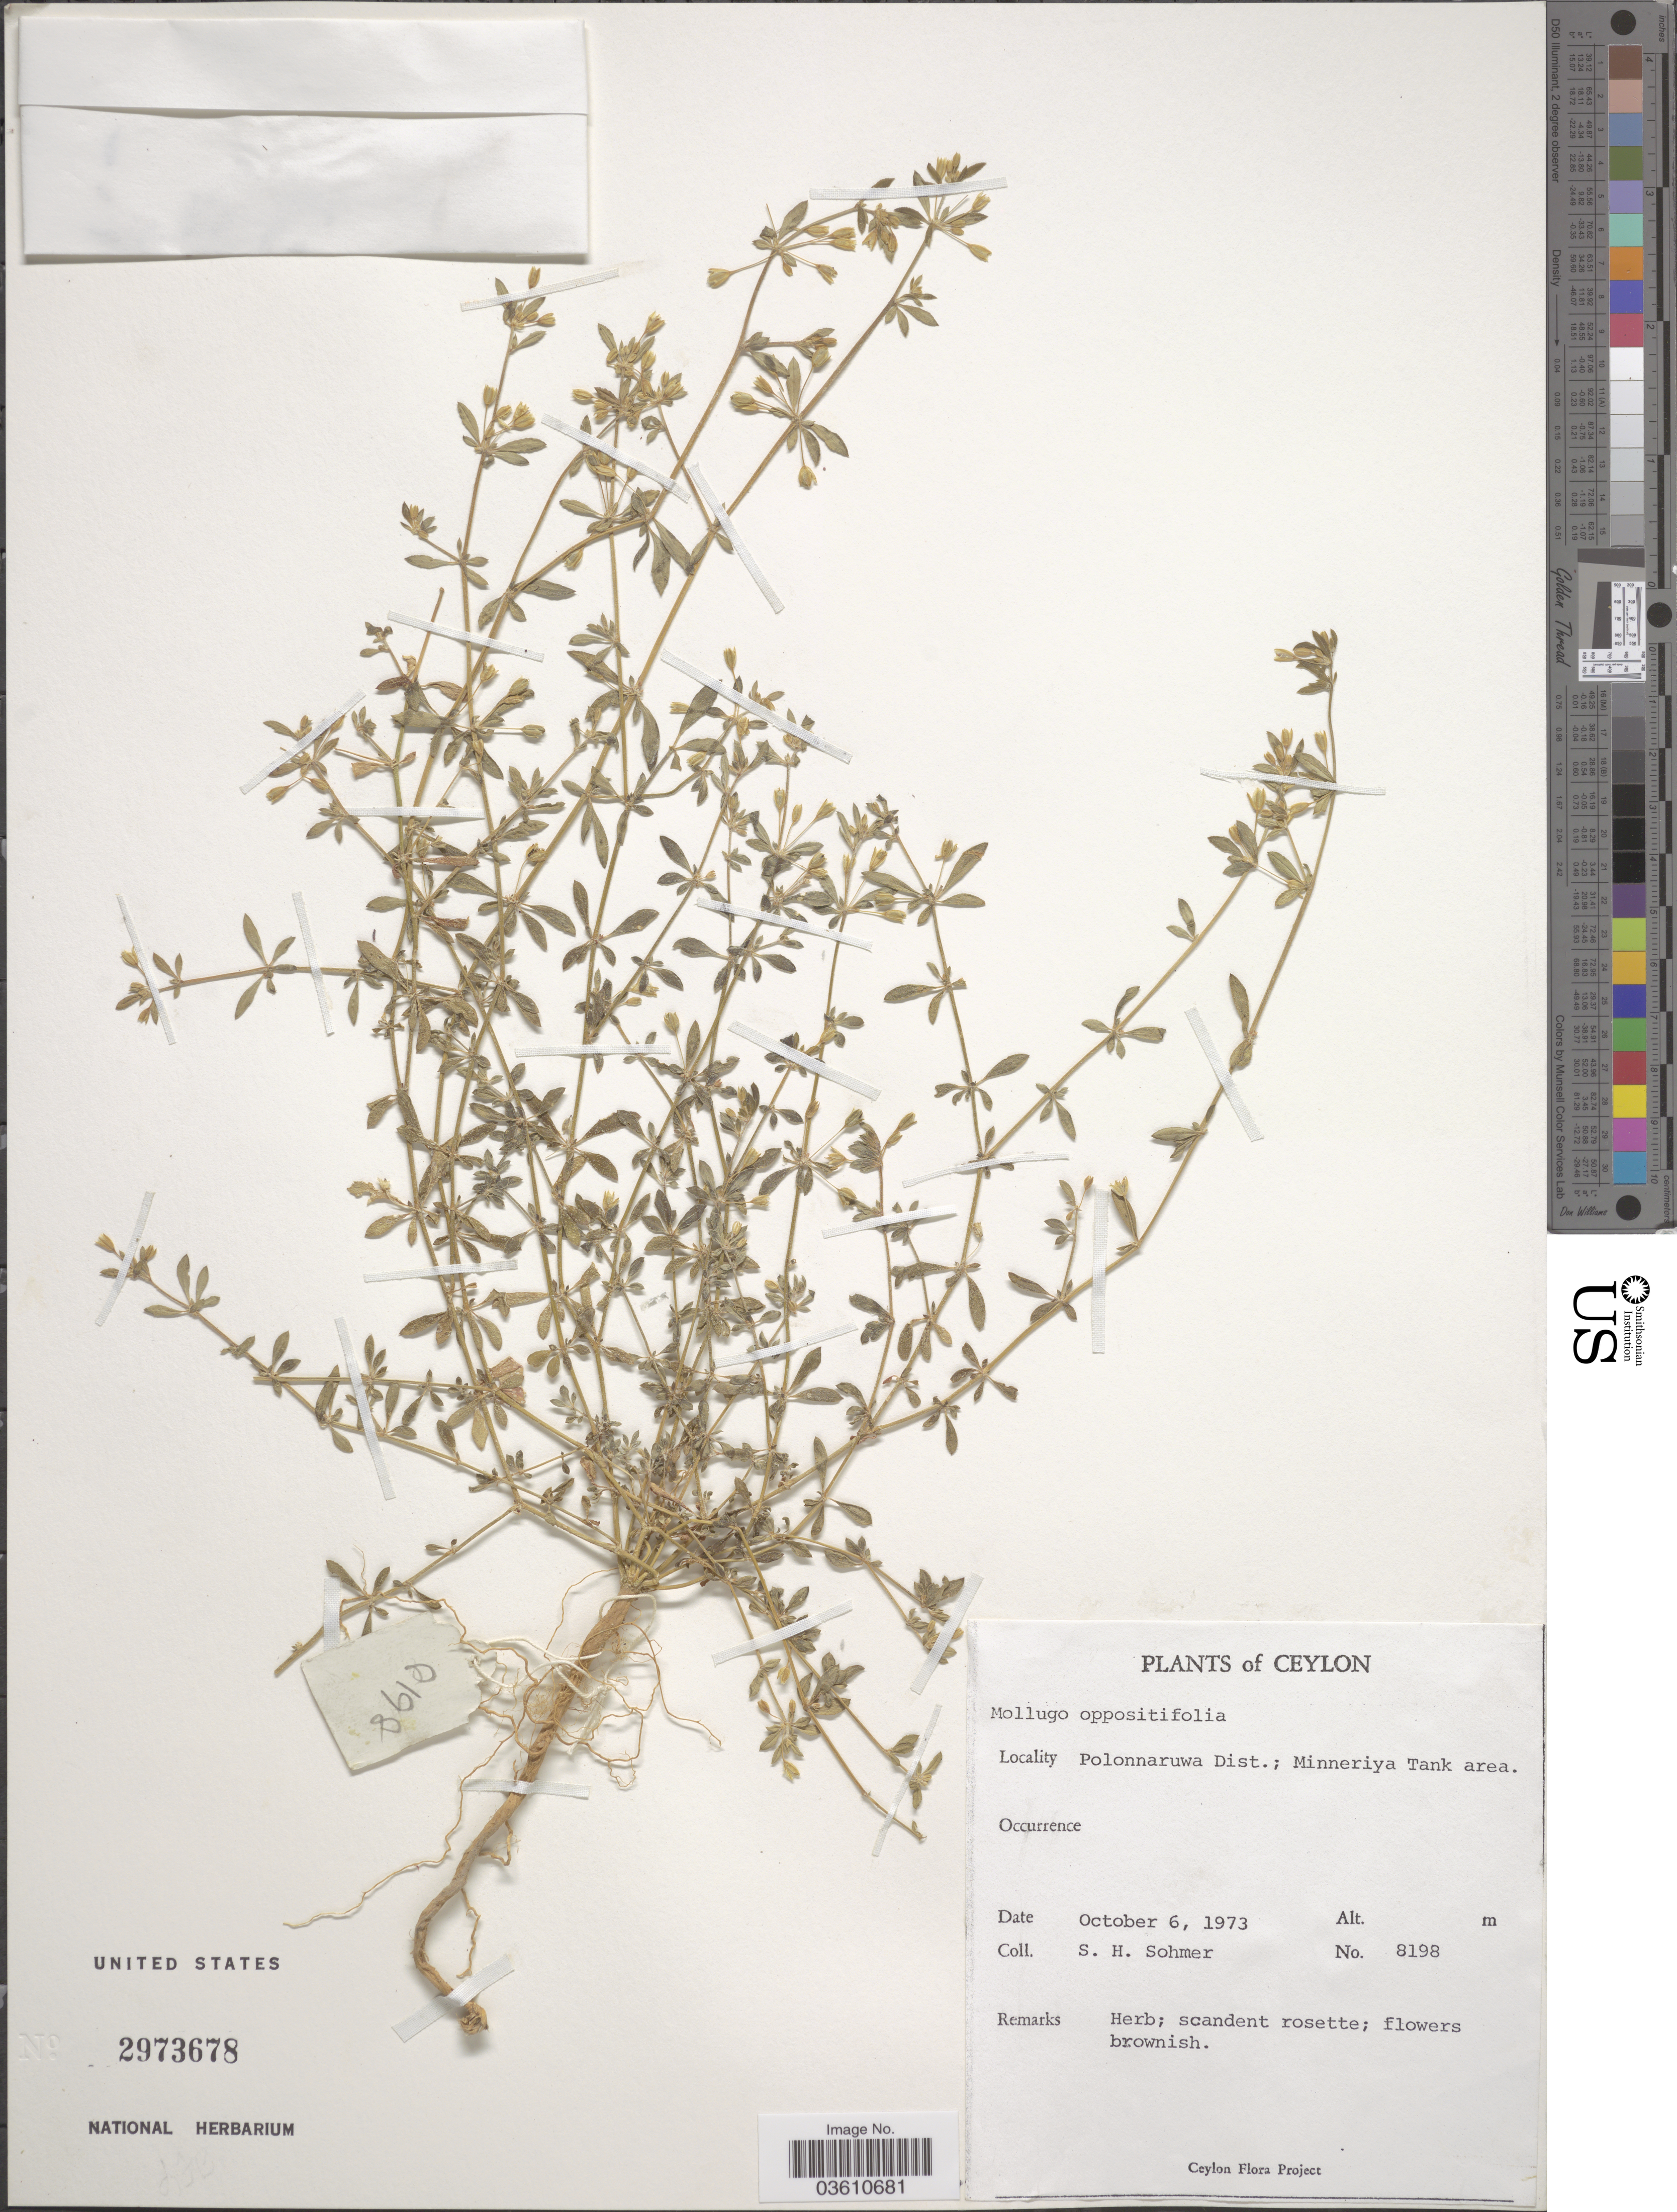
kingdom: Plantae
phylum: Tracheophyta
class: Magnoliopsida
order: Caryophyllales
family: Molluginaceae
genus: Glinus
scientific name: Glinus oppositifolius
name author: (L.) Aug. DC.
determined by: Strong, Mark T., (BOT), Smithsonian Institution - National Museum of Natural History (UNITED STATES)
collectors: S. H. Sohmer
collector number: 8198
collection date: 1973-10-06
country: Sri Lanka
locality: Ceylon. Polonnaruwa Dist.; Minneriya Tank area.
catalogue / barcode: US 2973678